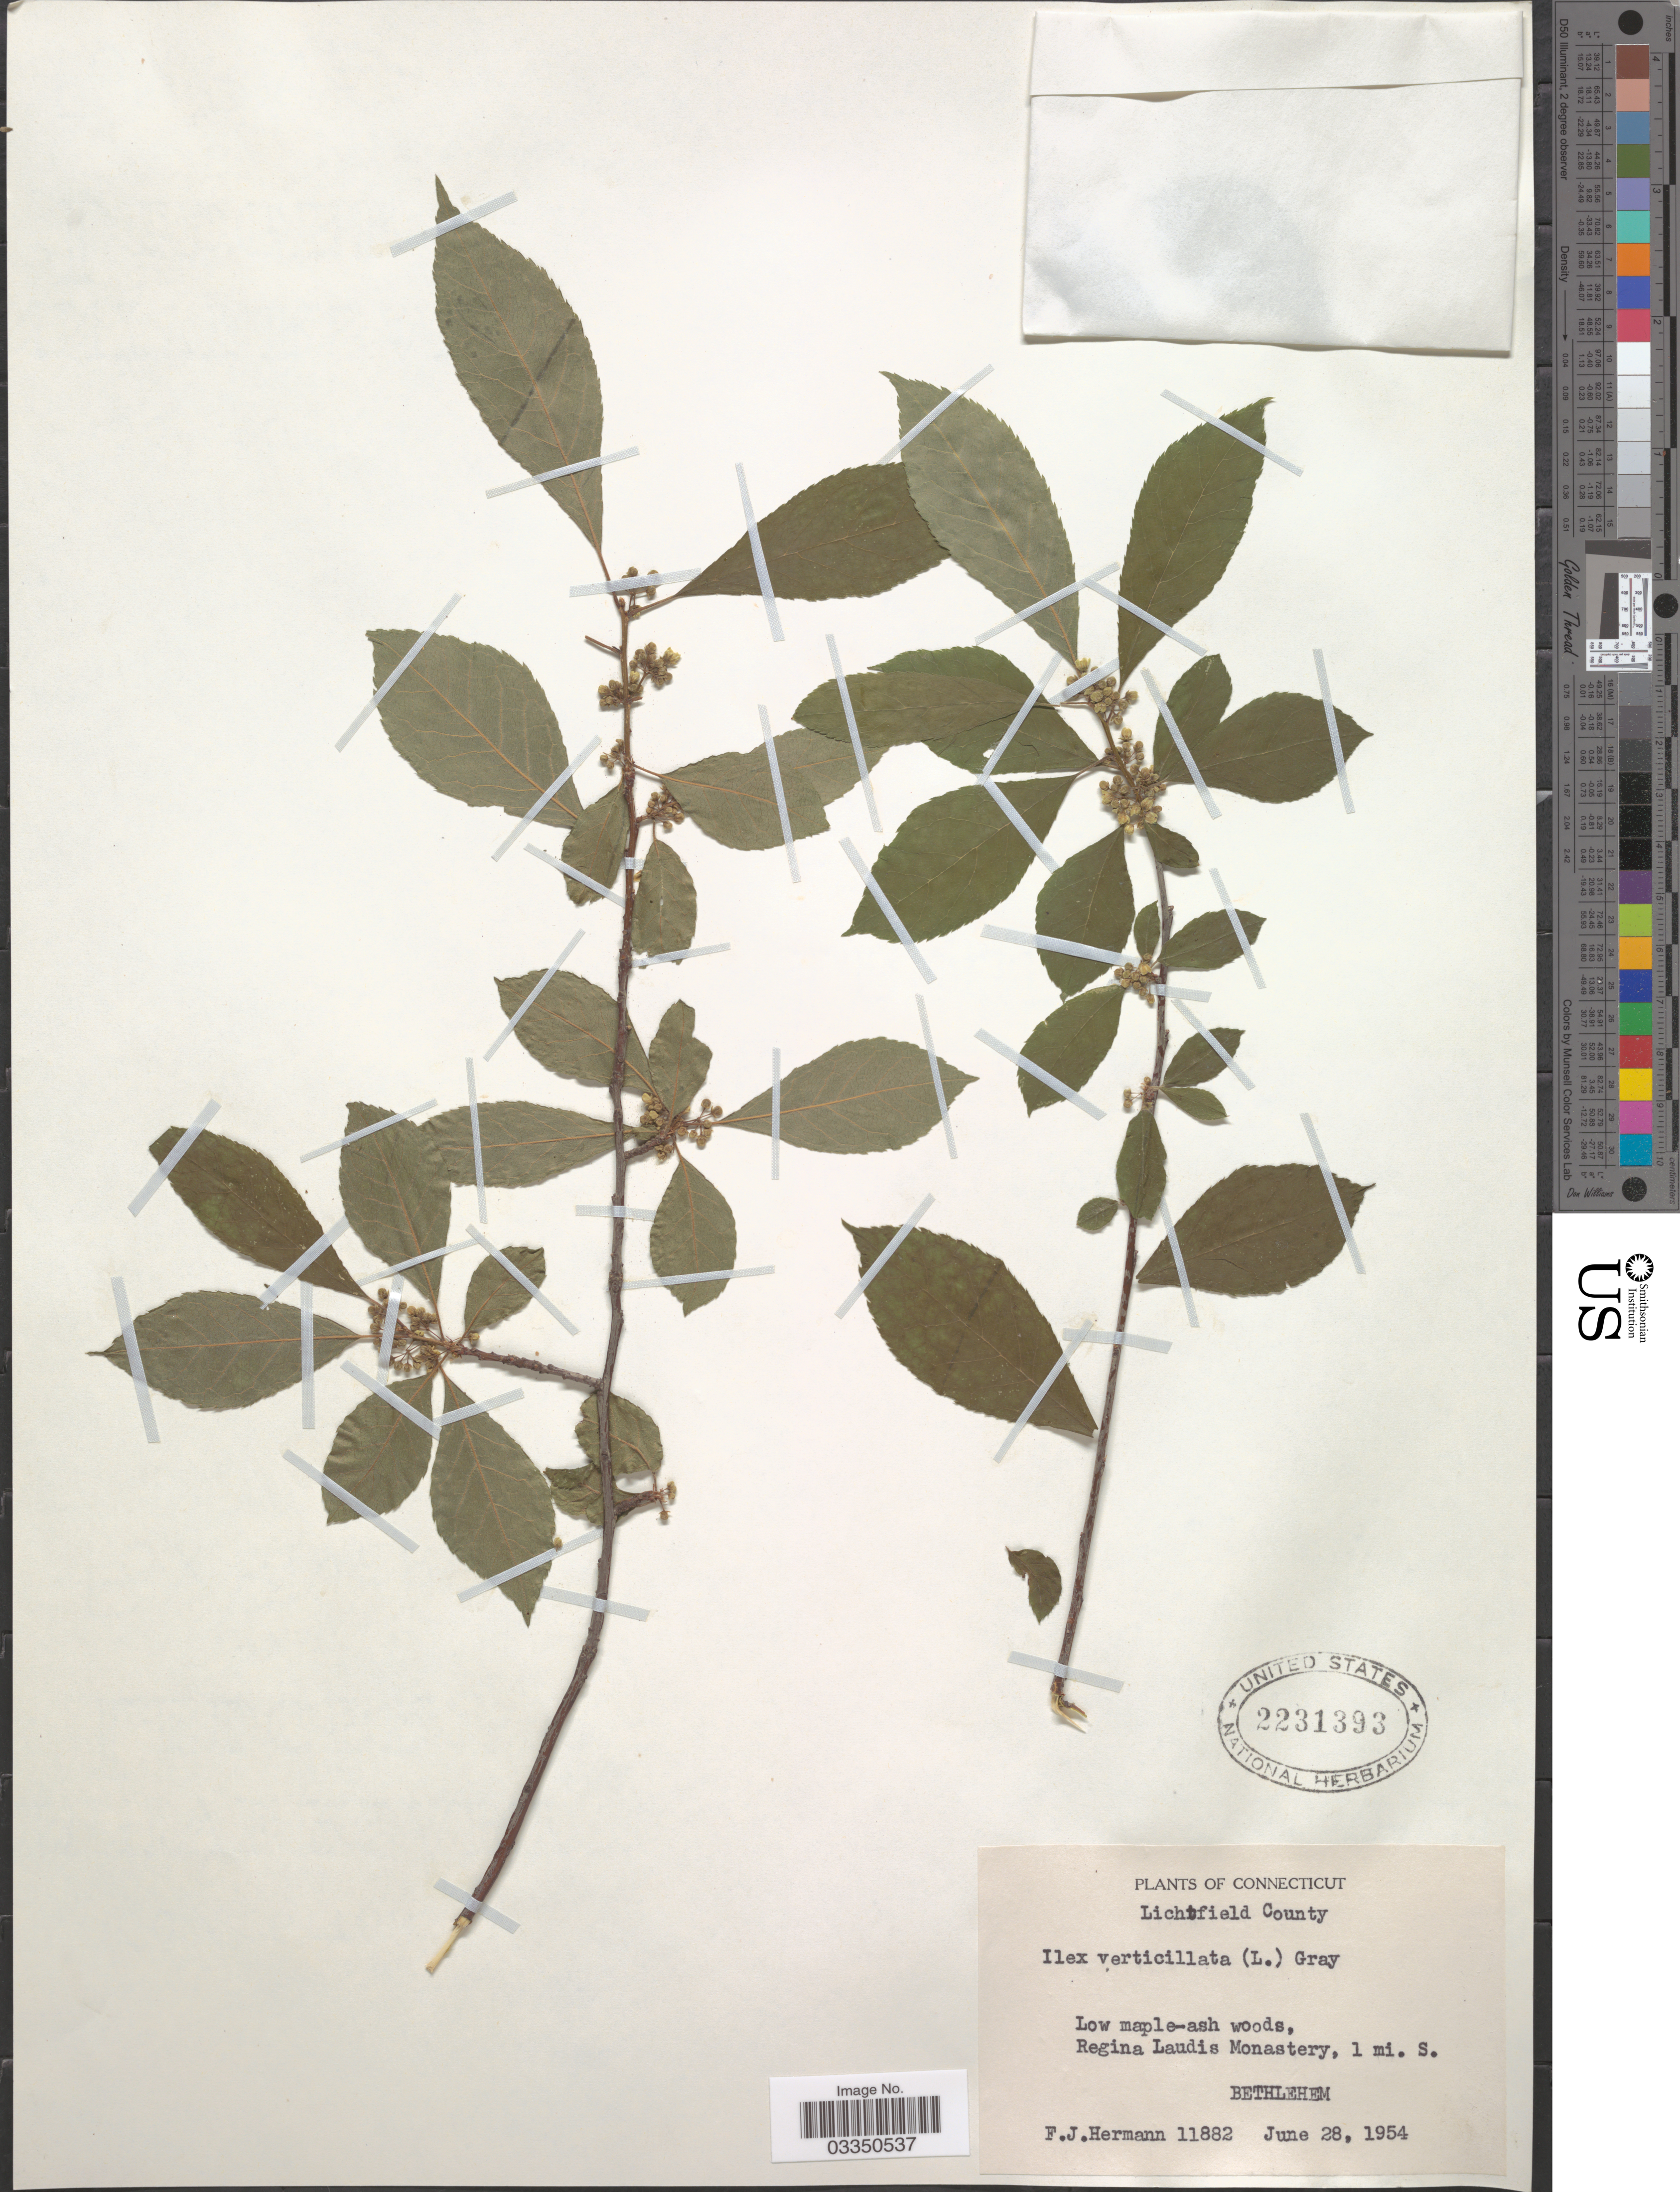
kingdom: Plantae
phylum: Tracheophyta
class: Magnoliopsida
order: Aquifoliales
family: Aquifoliaceae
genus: Ilex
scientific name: Ilex verticillata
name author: (L.) A. Gray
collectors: F. J. Hermann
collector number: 11882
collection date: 1954-06-28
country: United States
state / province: Connecticut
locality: Regina Laudis Monastery, 1 mi. S. Bethlehem.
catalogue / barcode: US 2231393